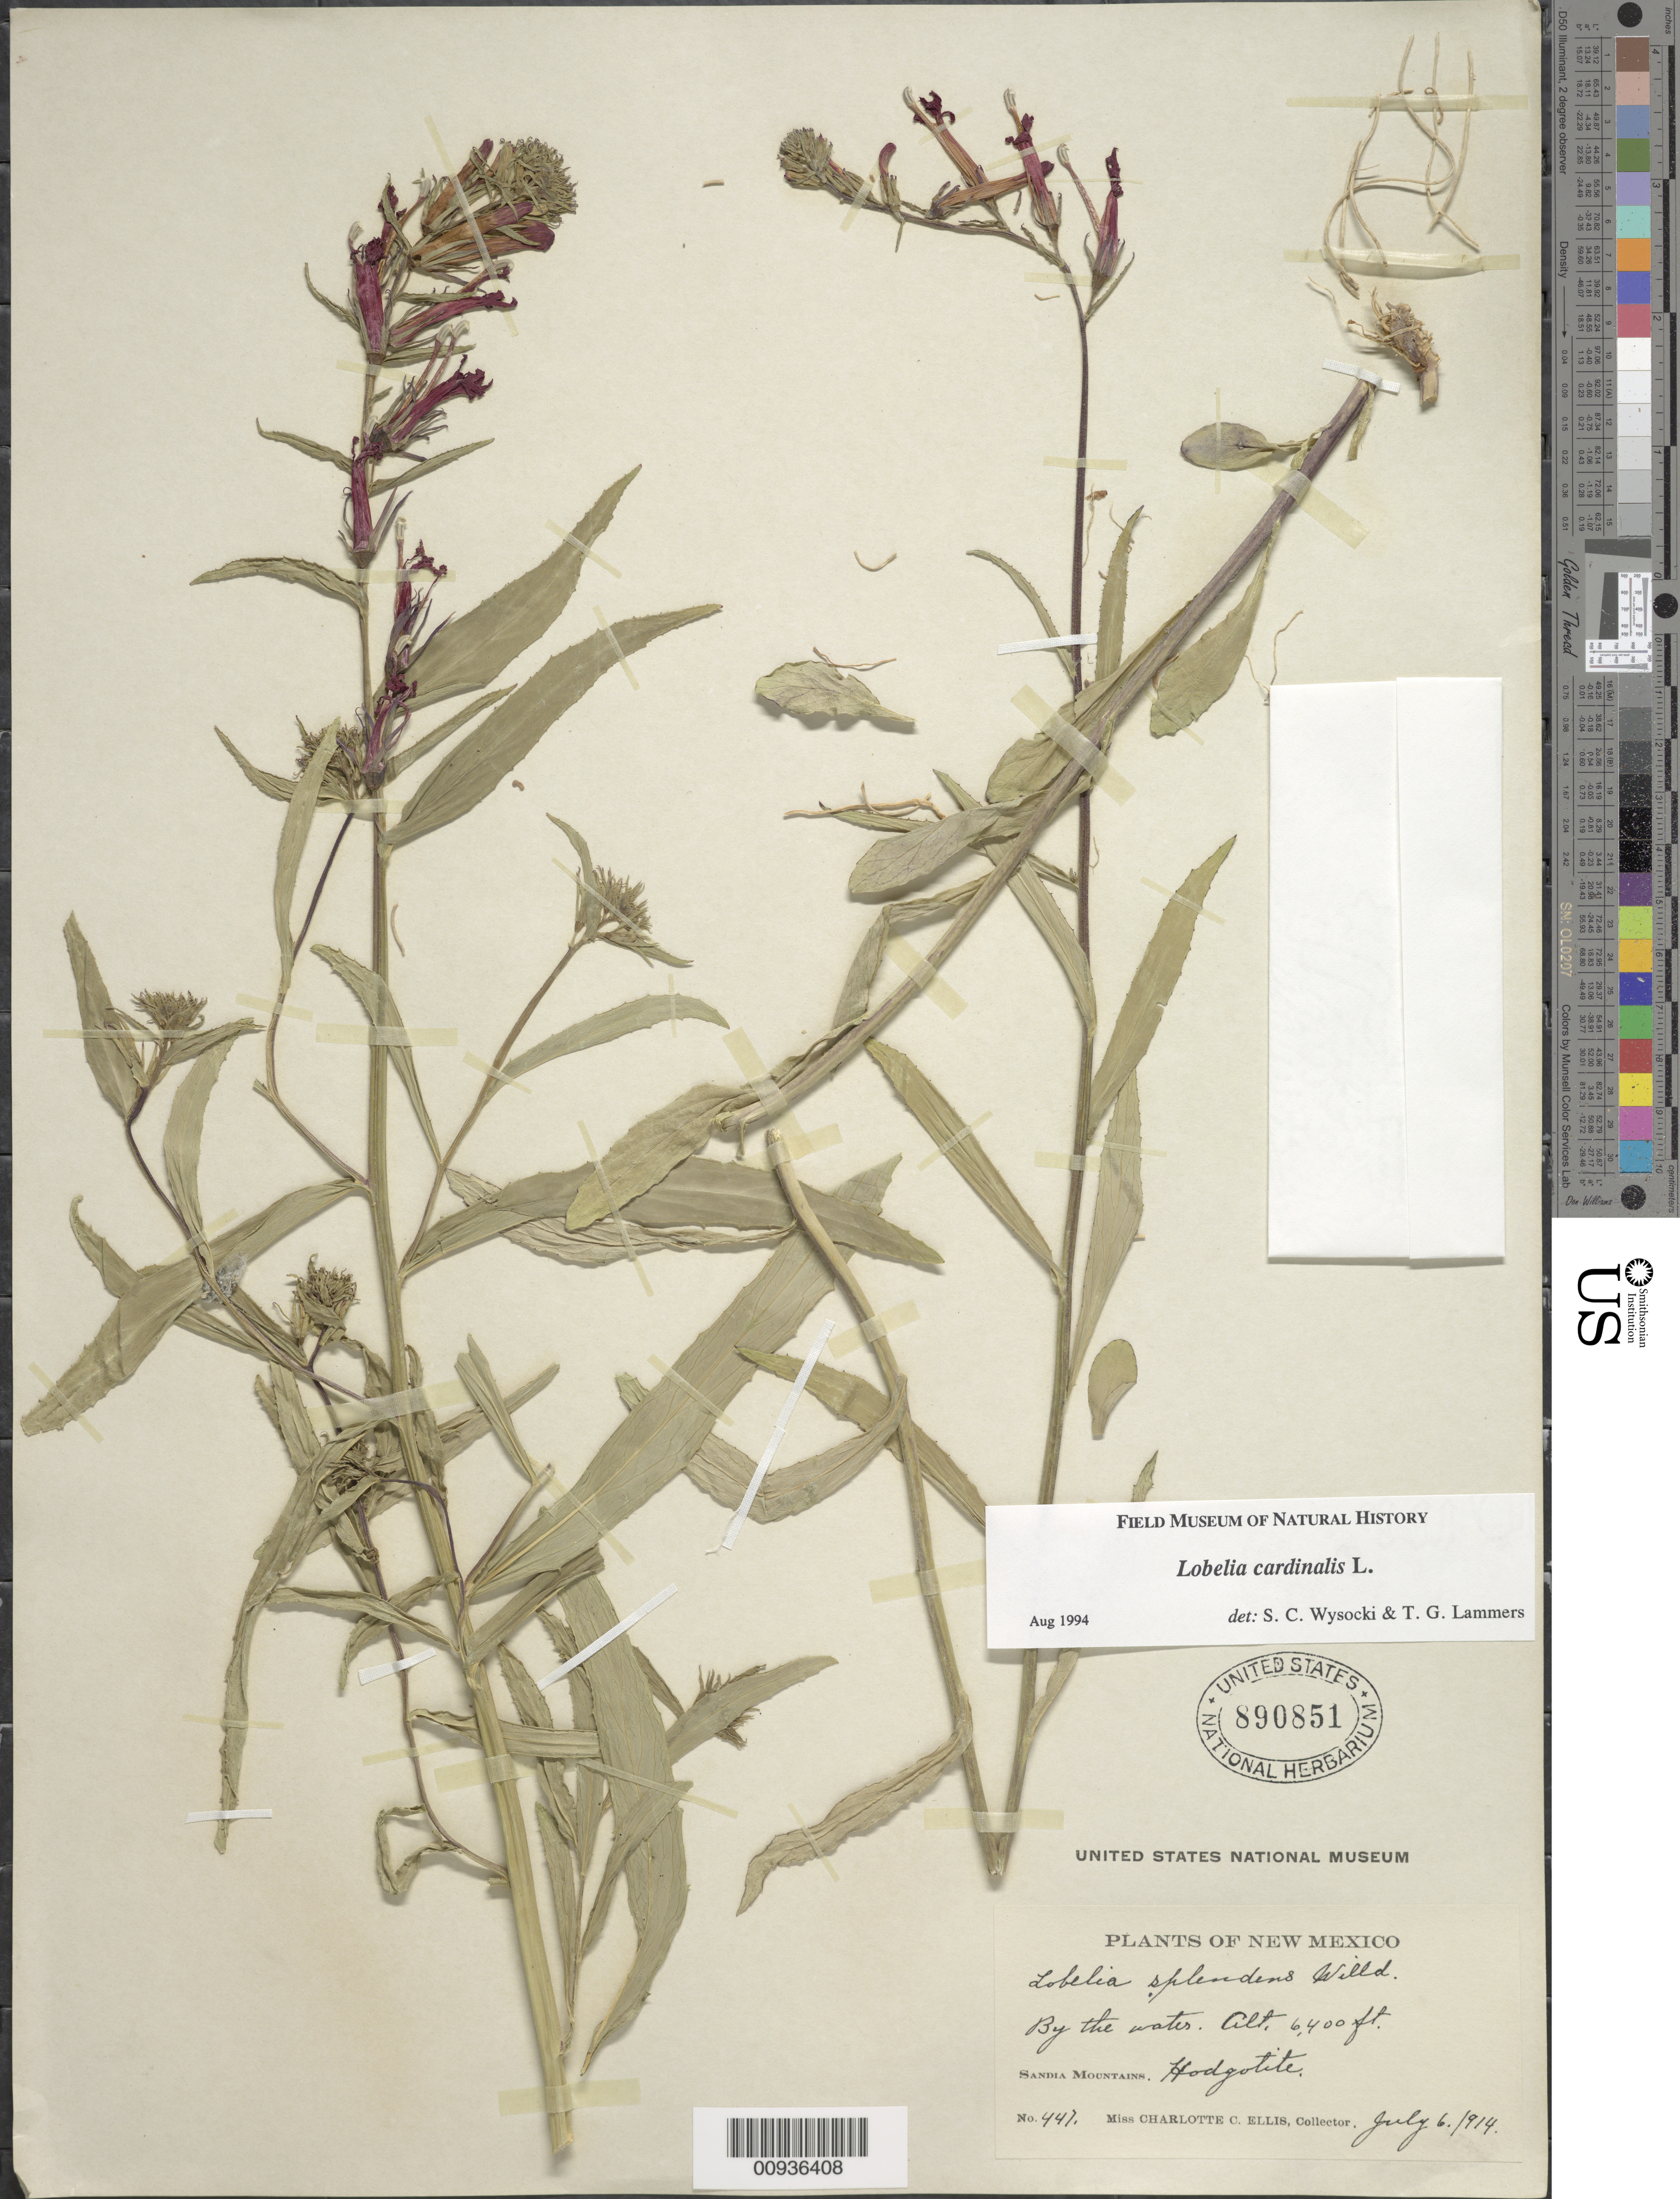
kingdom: Plantae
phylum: Tracheophyta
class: Magnoliopsida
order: Asterales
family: Campanulaceae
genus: Lobelia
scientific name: Lobelia cardinalis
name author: L.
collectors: C. C. Ellis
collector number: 441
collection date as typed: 6 Jul 1914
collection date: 1914-07-06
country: United States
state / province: New Mexico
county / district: Sandoval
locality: Sandia Mts., Hodgotite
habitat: by the water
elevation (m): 2471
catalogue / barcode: US 890851